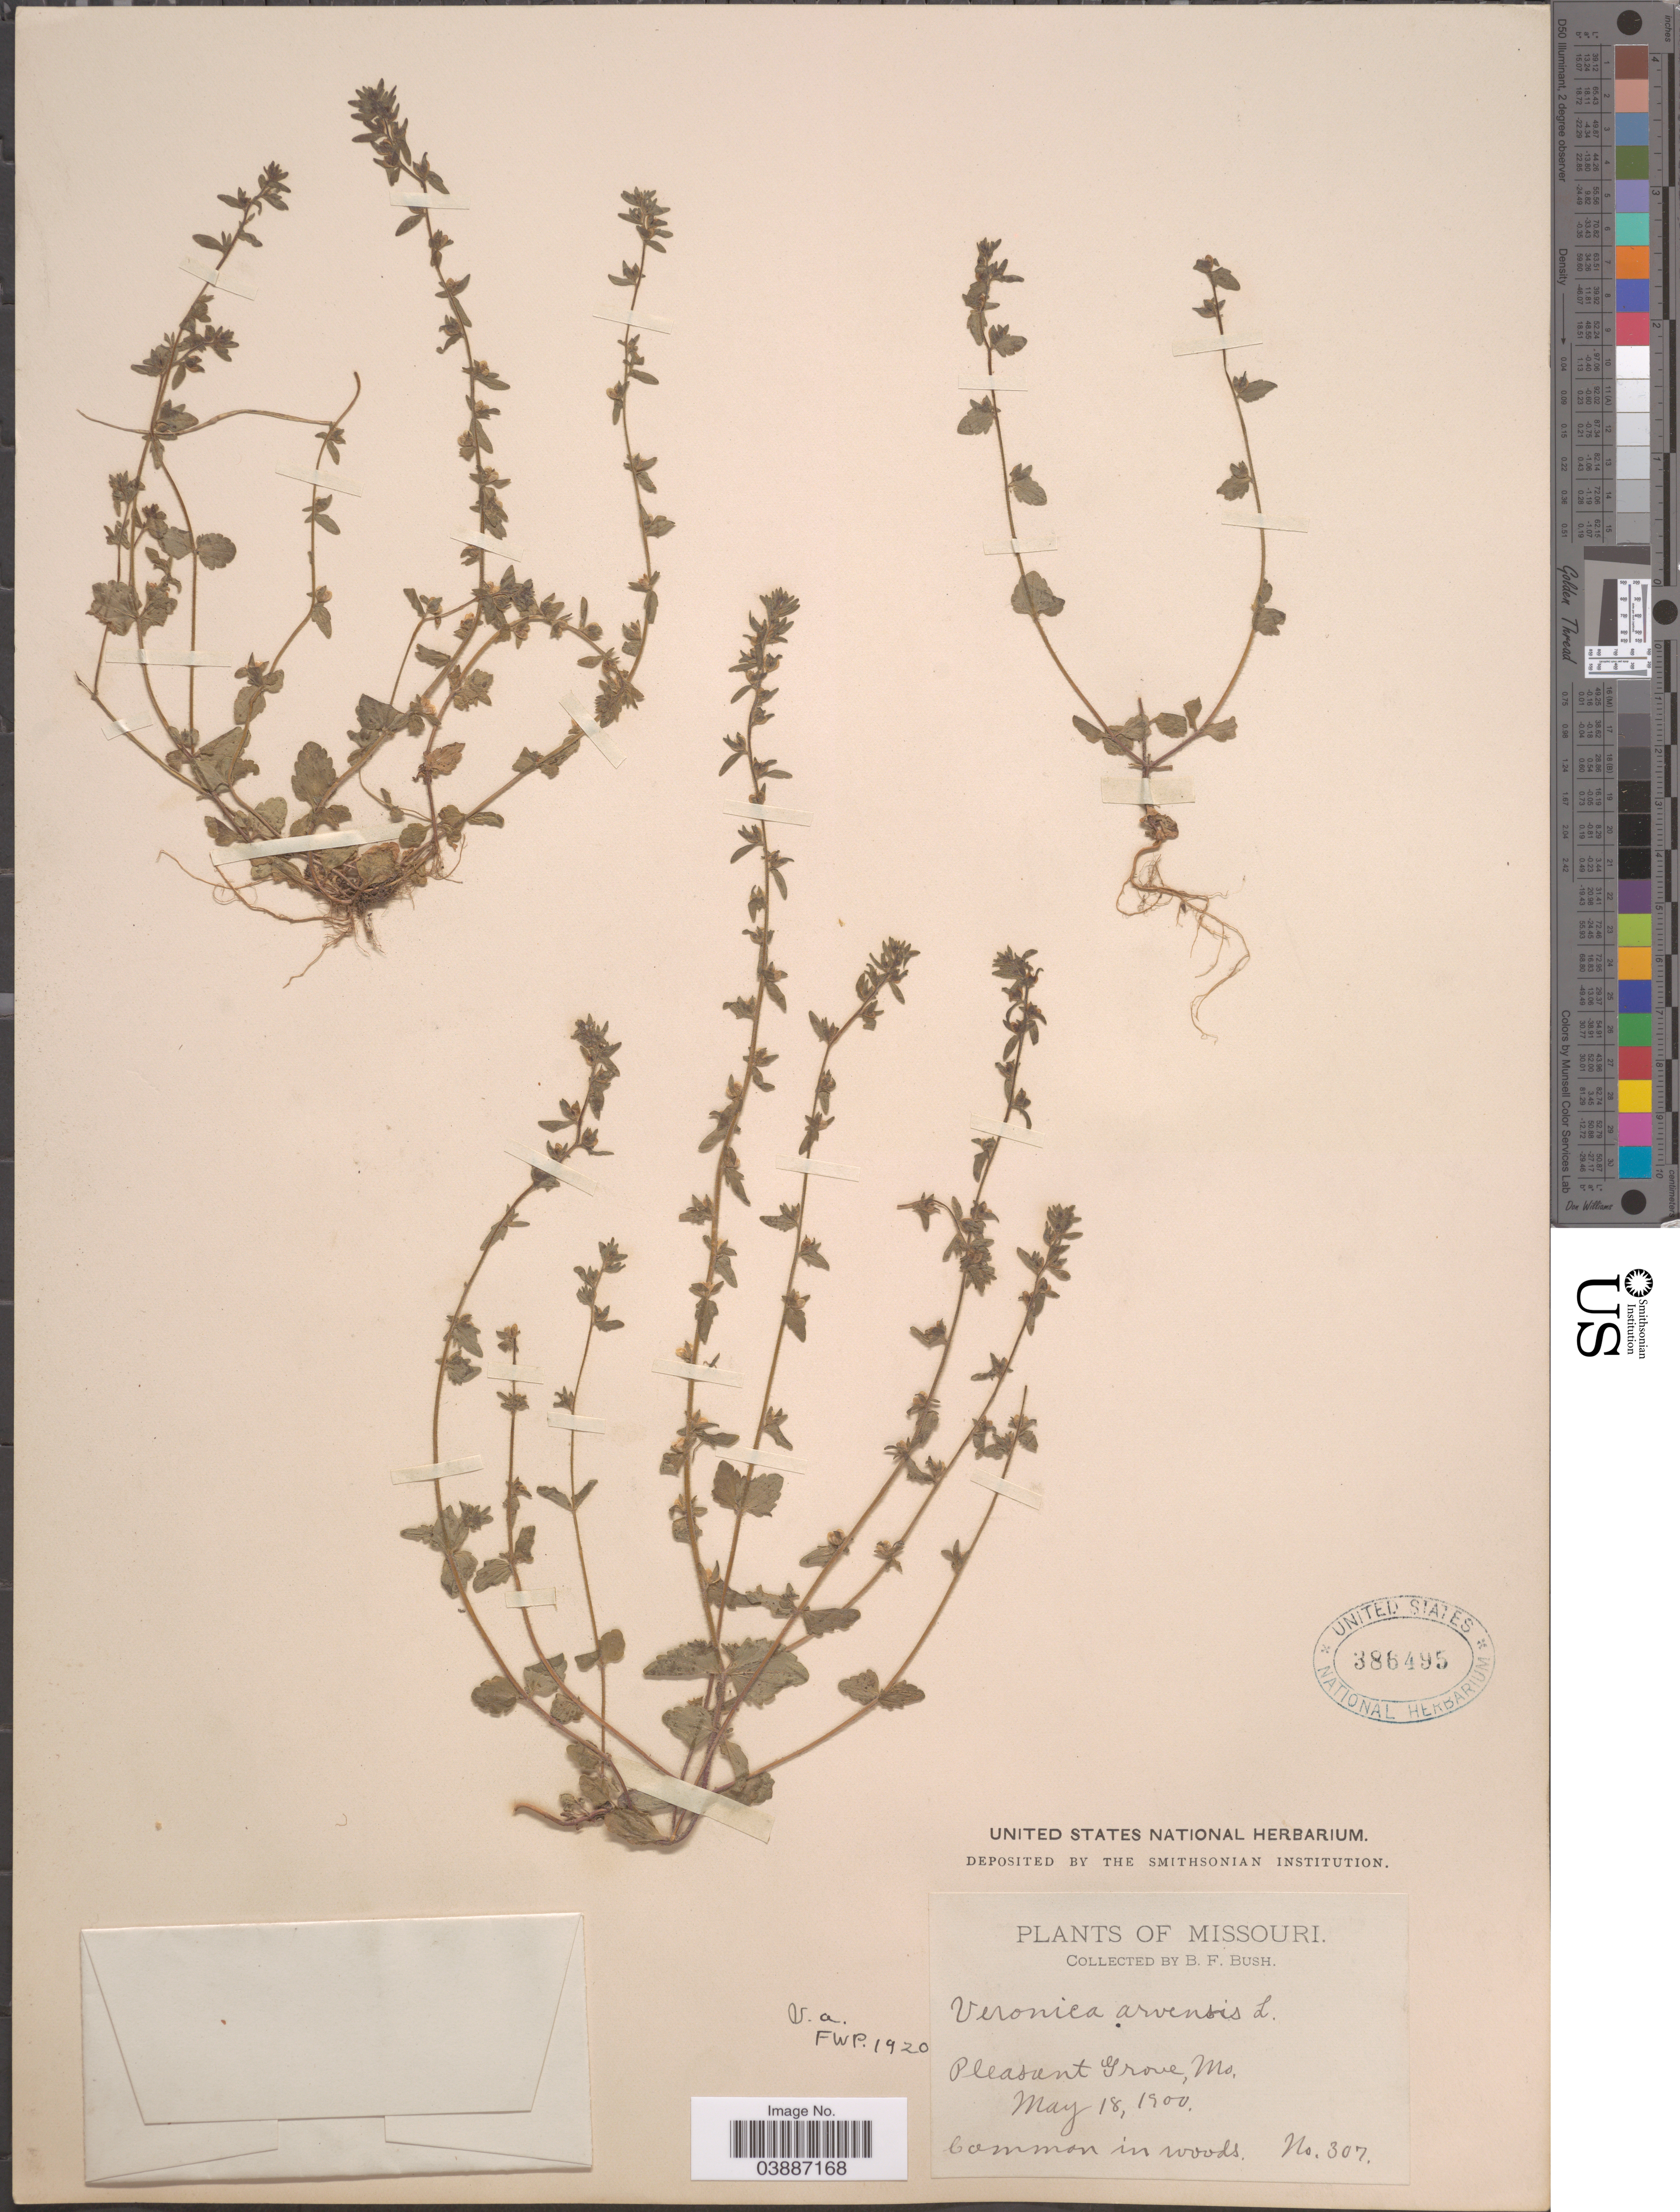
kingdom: Plantae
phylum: Tracheophyta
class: Magnoliopsida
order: Lamiales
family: Plantaginaceae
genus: Veronica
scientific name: Veronica arvensis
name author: L.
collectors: B. F. Bush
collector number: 307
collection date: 1900-05-18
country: United States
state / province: Missouri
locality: Pleasant Grove.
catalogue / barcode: US 386495